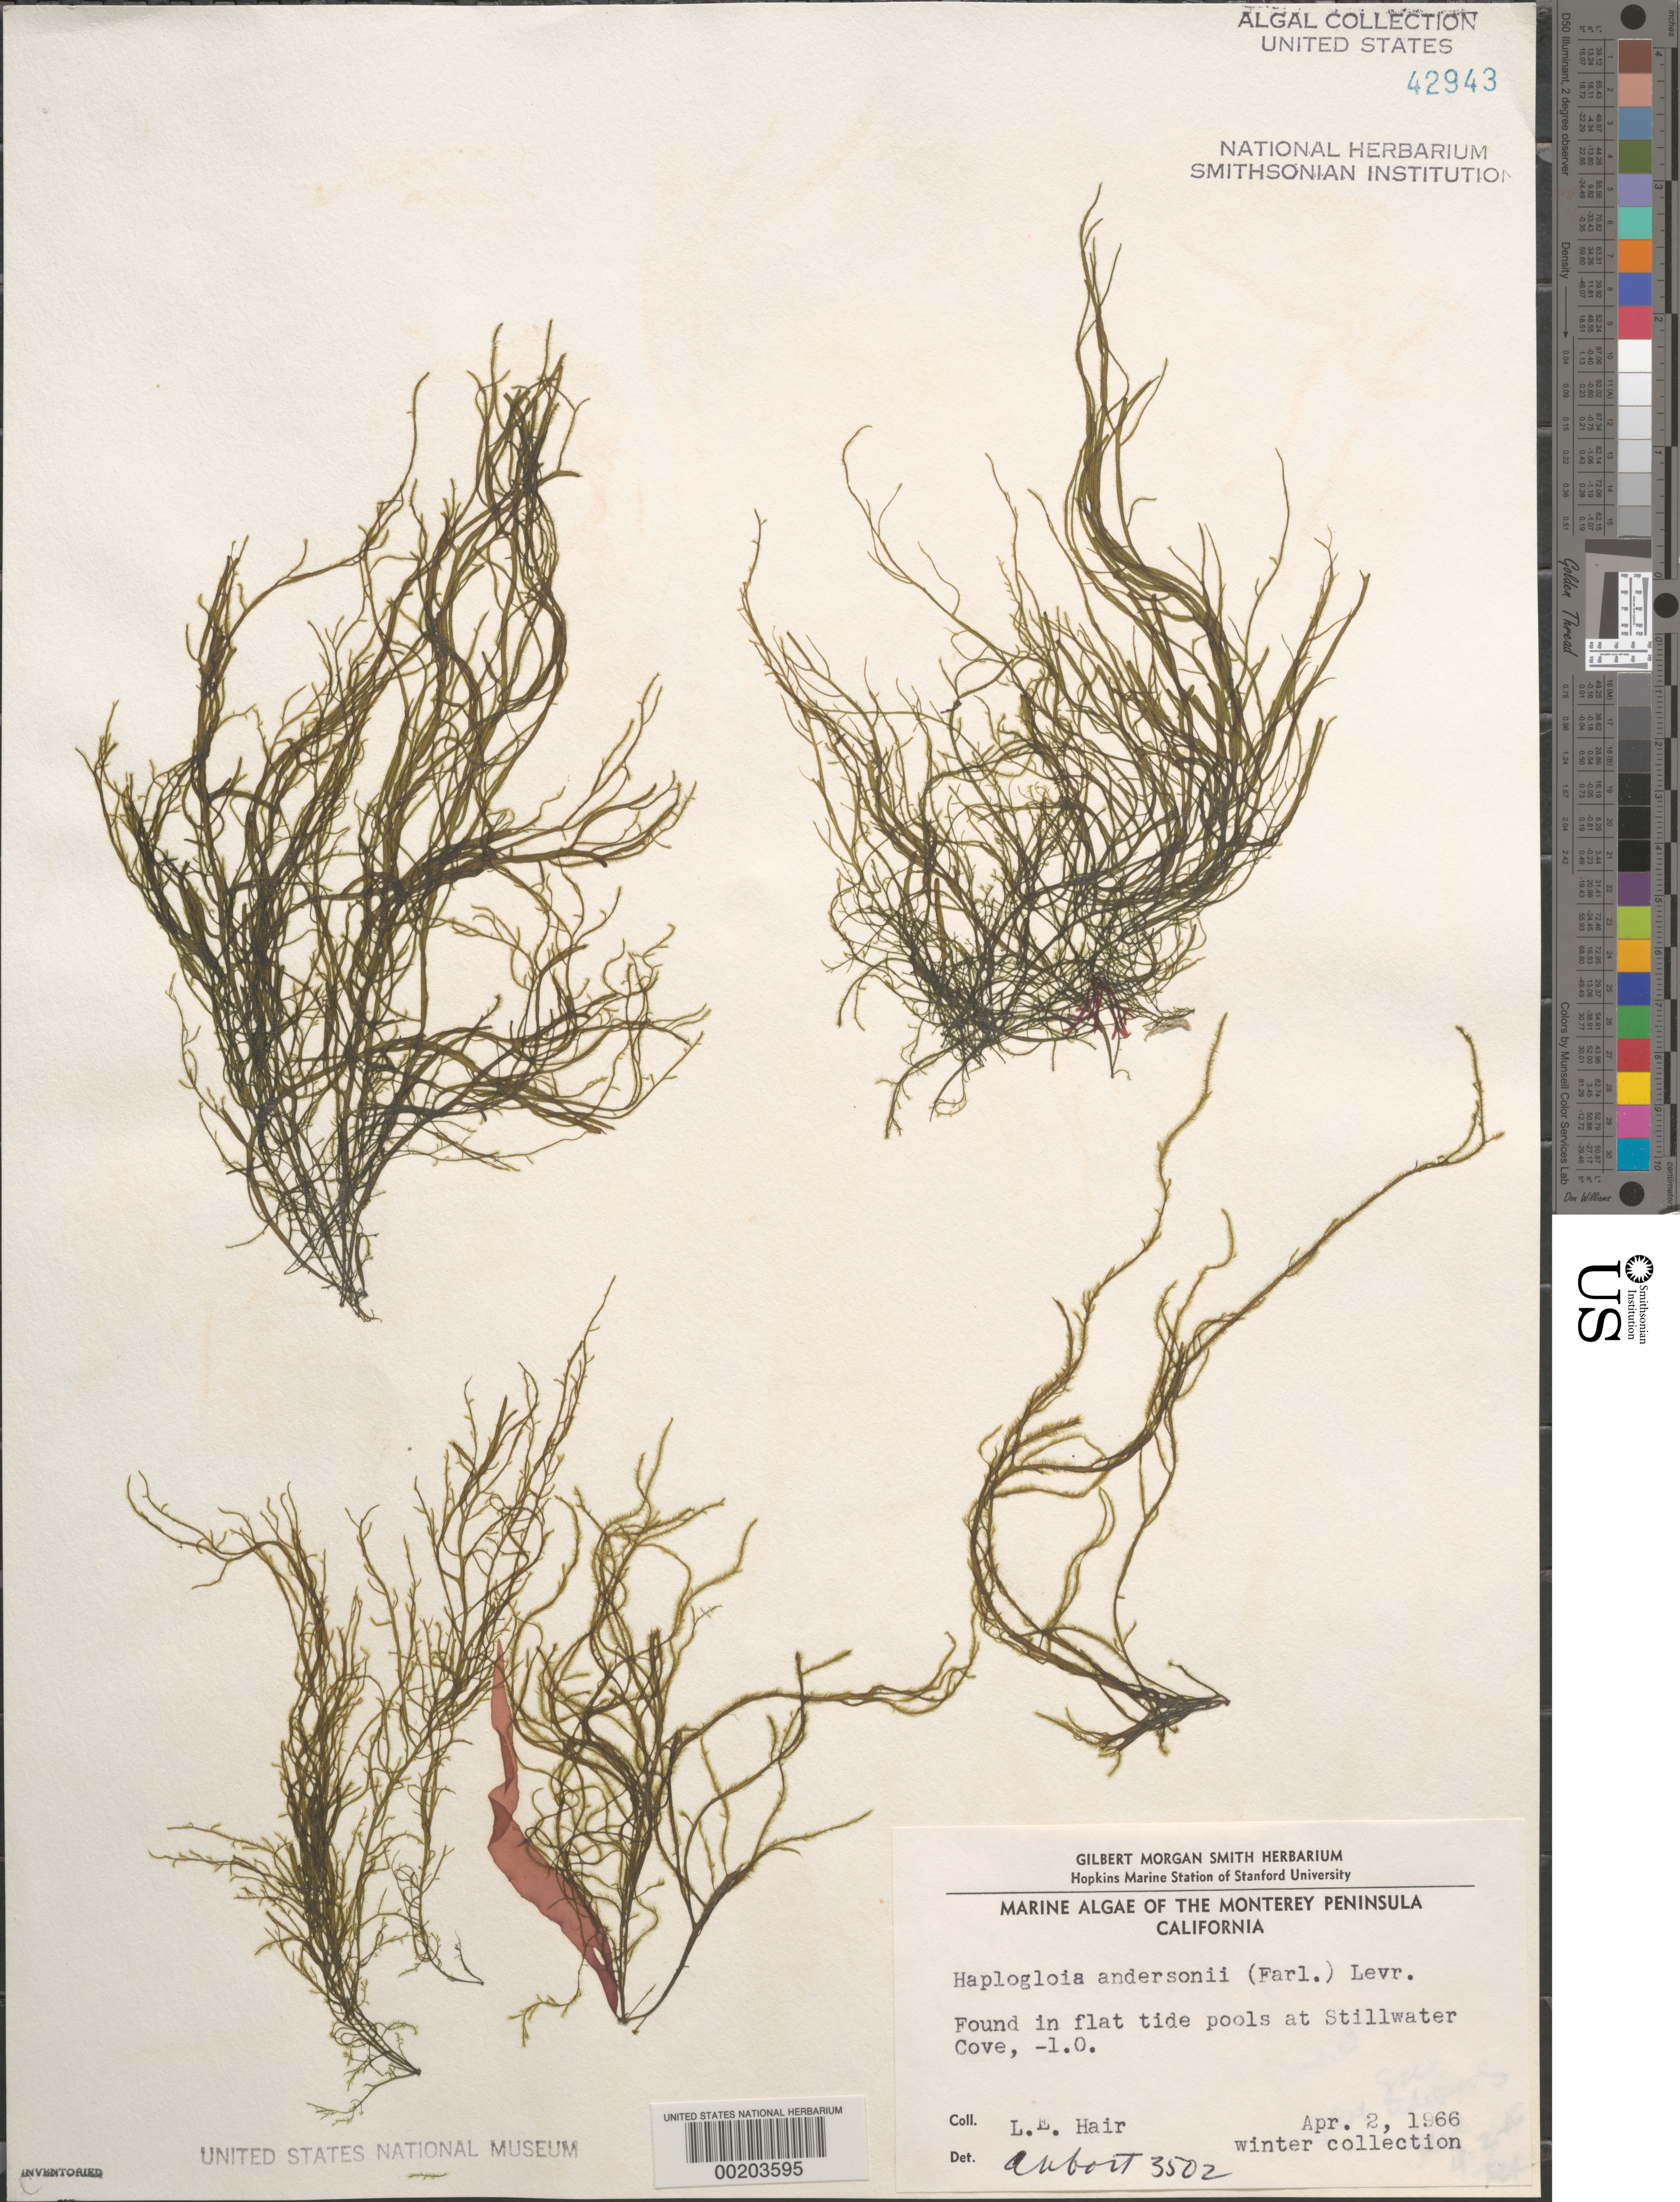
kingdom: Chromista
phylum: Ochrophyta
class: Phaeophyceae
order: Ectocarpales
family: Chordariaceae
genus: Haplogloia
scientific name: Haplogloia andersonii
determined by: Abbott, Isabella A.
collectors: L. Hair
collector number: IAA 3502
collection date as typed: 02 Apr 1966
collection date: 1966-04-02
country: United States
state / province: California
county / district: Monterey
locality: Stillwater Cove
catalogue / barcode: US 42943